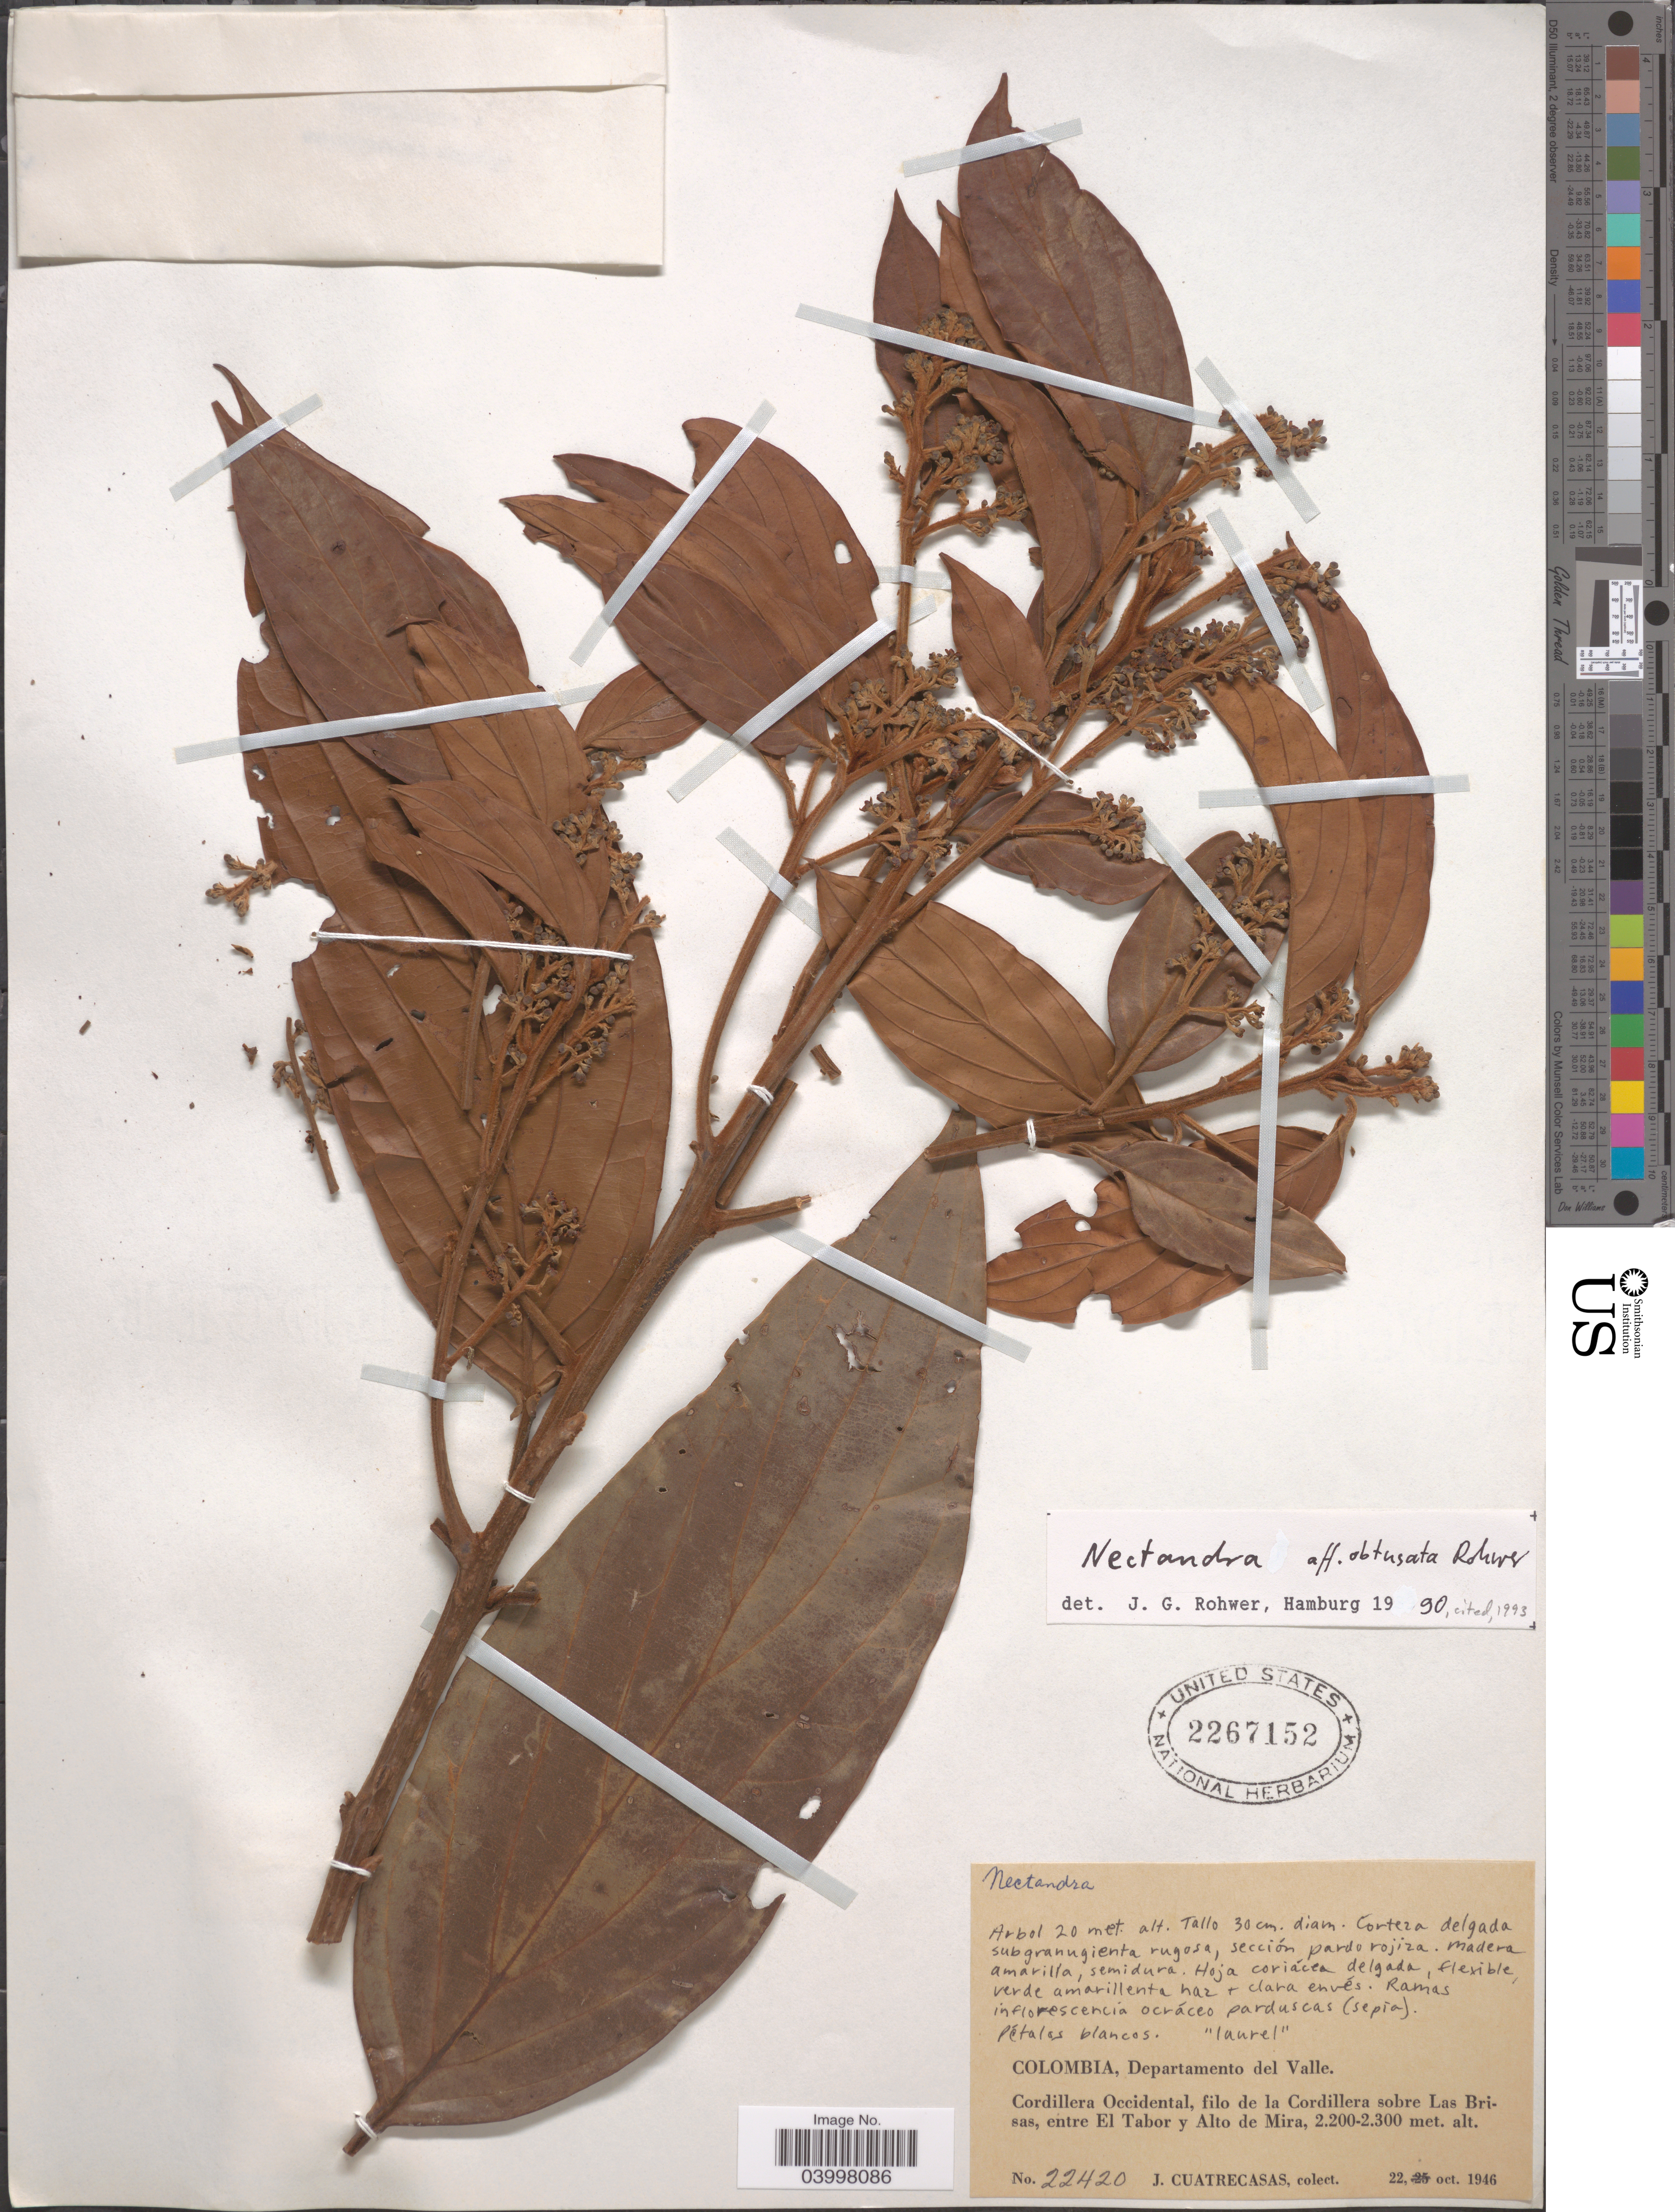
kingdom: Plantae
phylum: Tracheophyta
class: Magnoliopsida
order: Laurales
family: Lauraceae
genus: Nectandra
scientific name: Nectandra obtusata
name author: Rohwer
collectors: J. Cuatrecasas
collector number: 22420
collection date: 1946-10-22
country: Colombia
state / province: Valle del Cauca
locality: Departamento del Valle. Cordillera Occidental, filo de la Cordillera sobre Las Brisas, entre El Tabor y Alto de Mira.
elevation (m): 2200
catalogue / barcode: US 2267152